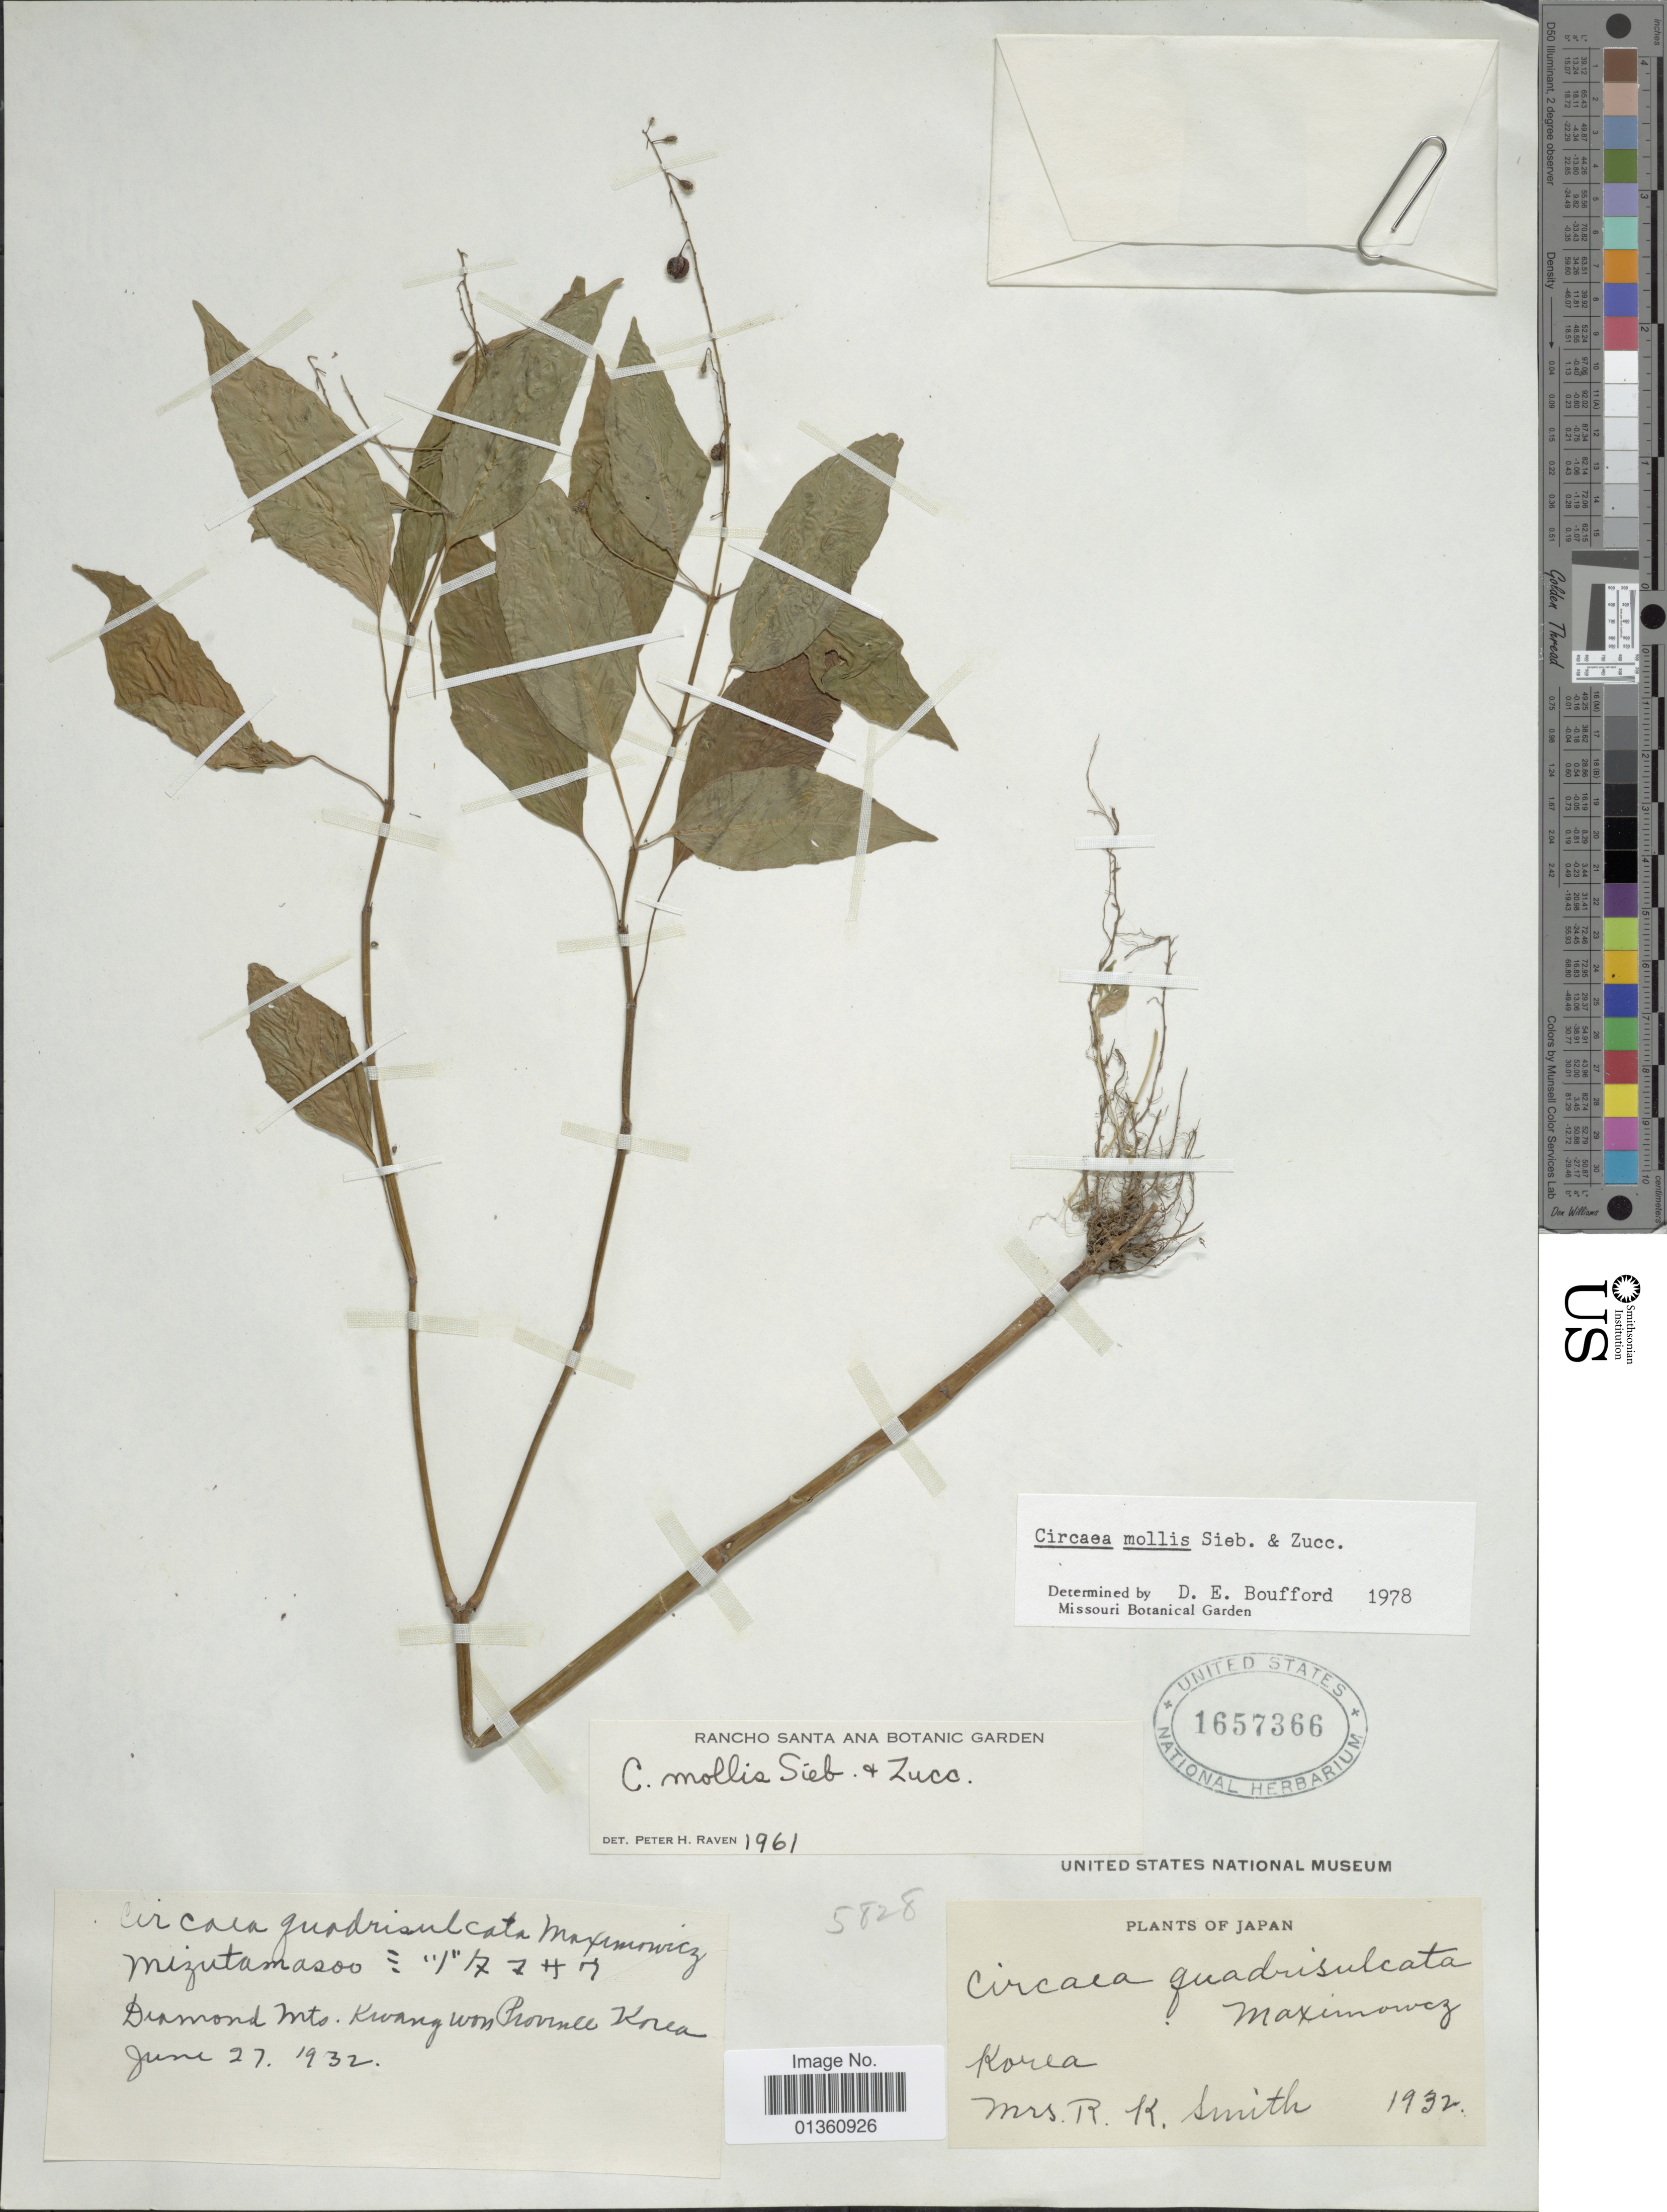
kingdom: Plantae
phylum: Tracheophyta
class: Magnoliopsida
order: Myrtales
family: Onagraceae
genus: Circaea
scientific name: Circaea mollis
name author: Siebold & Zucc.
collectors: R. Smith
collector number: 5828 ?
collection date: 1932-06-27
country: Japan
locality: Diamond Mts. Kwangwon Province Korea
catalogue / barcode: US 1657366